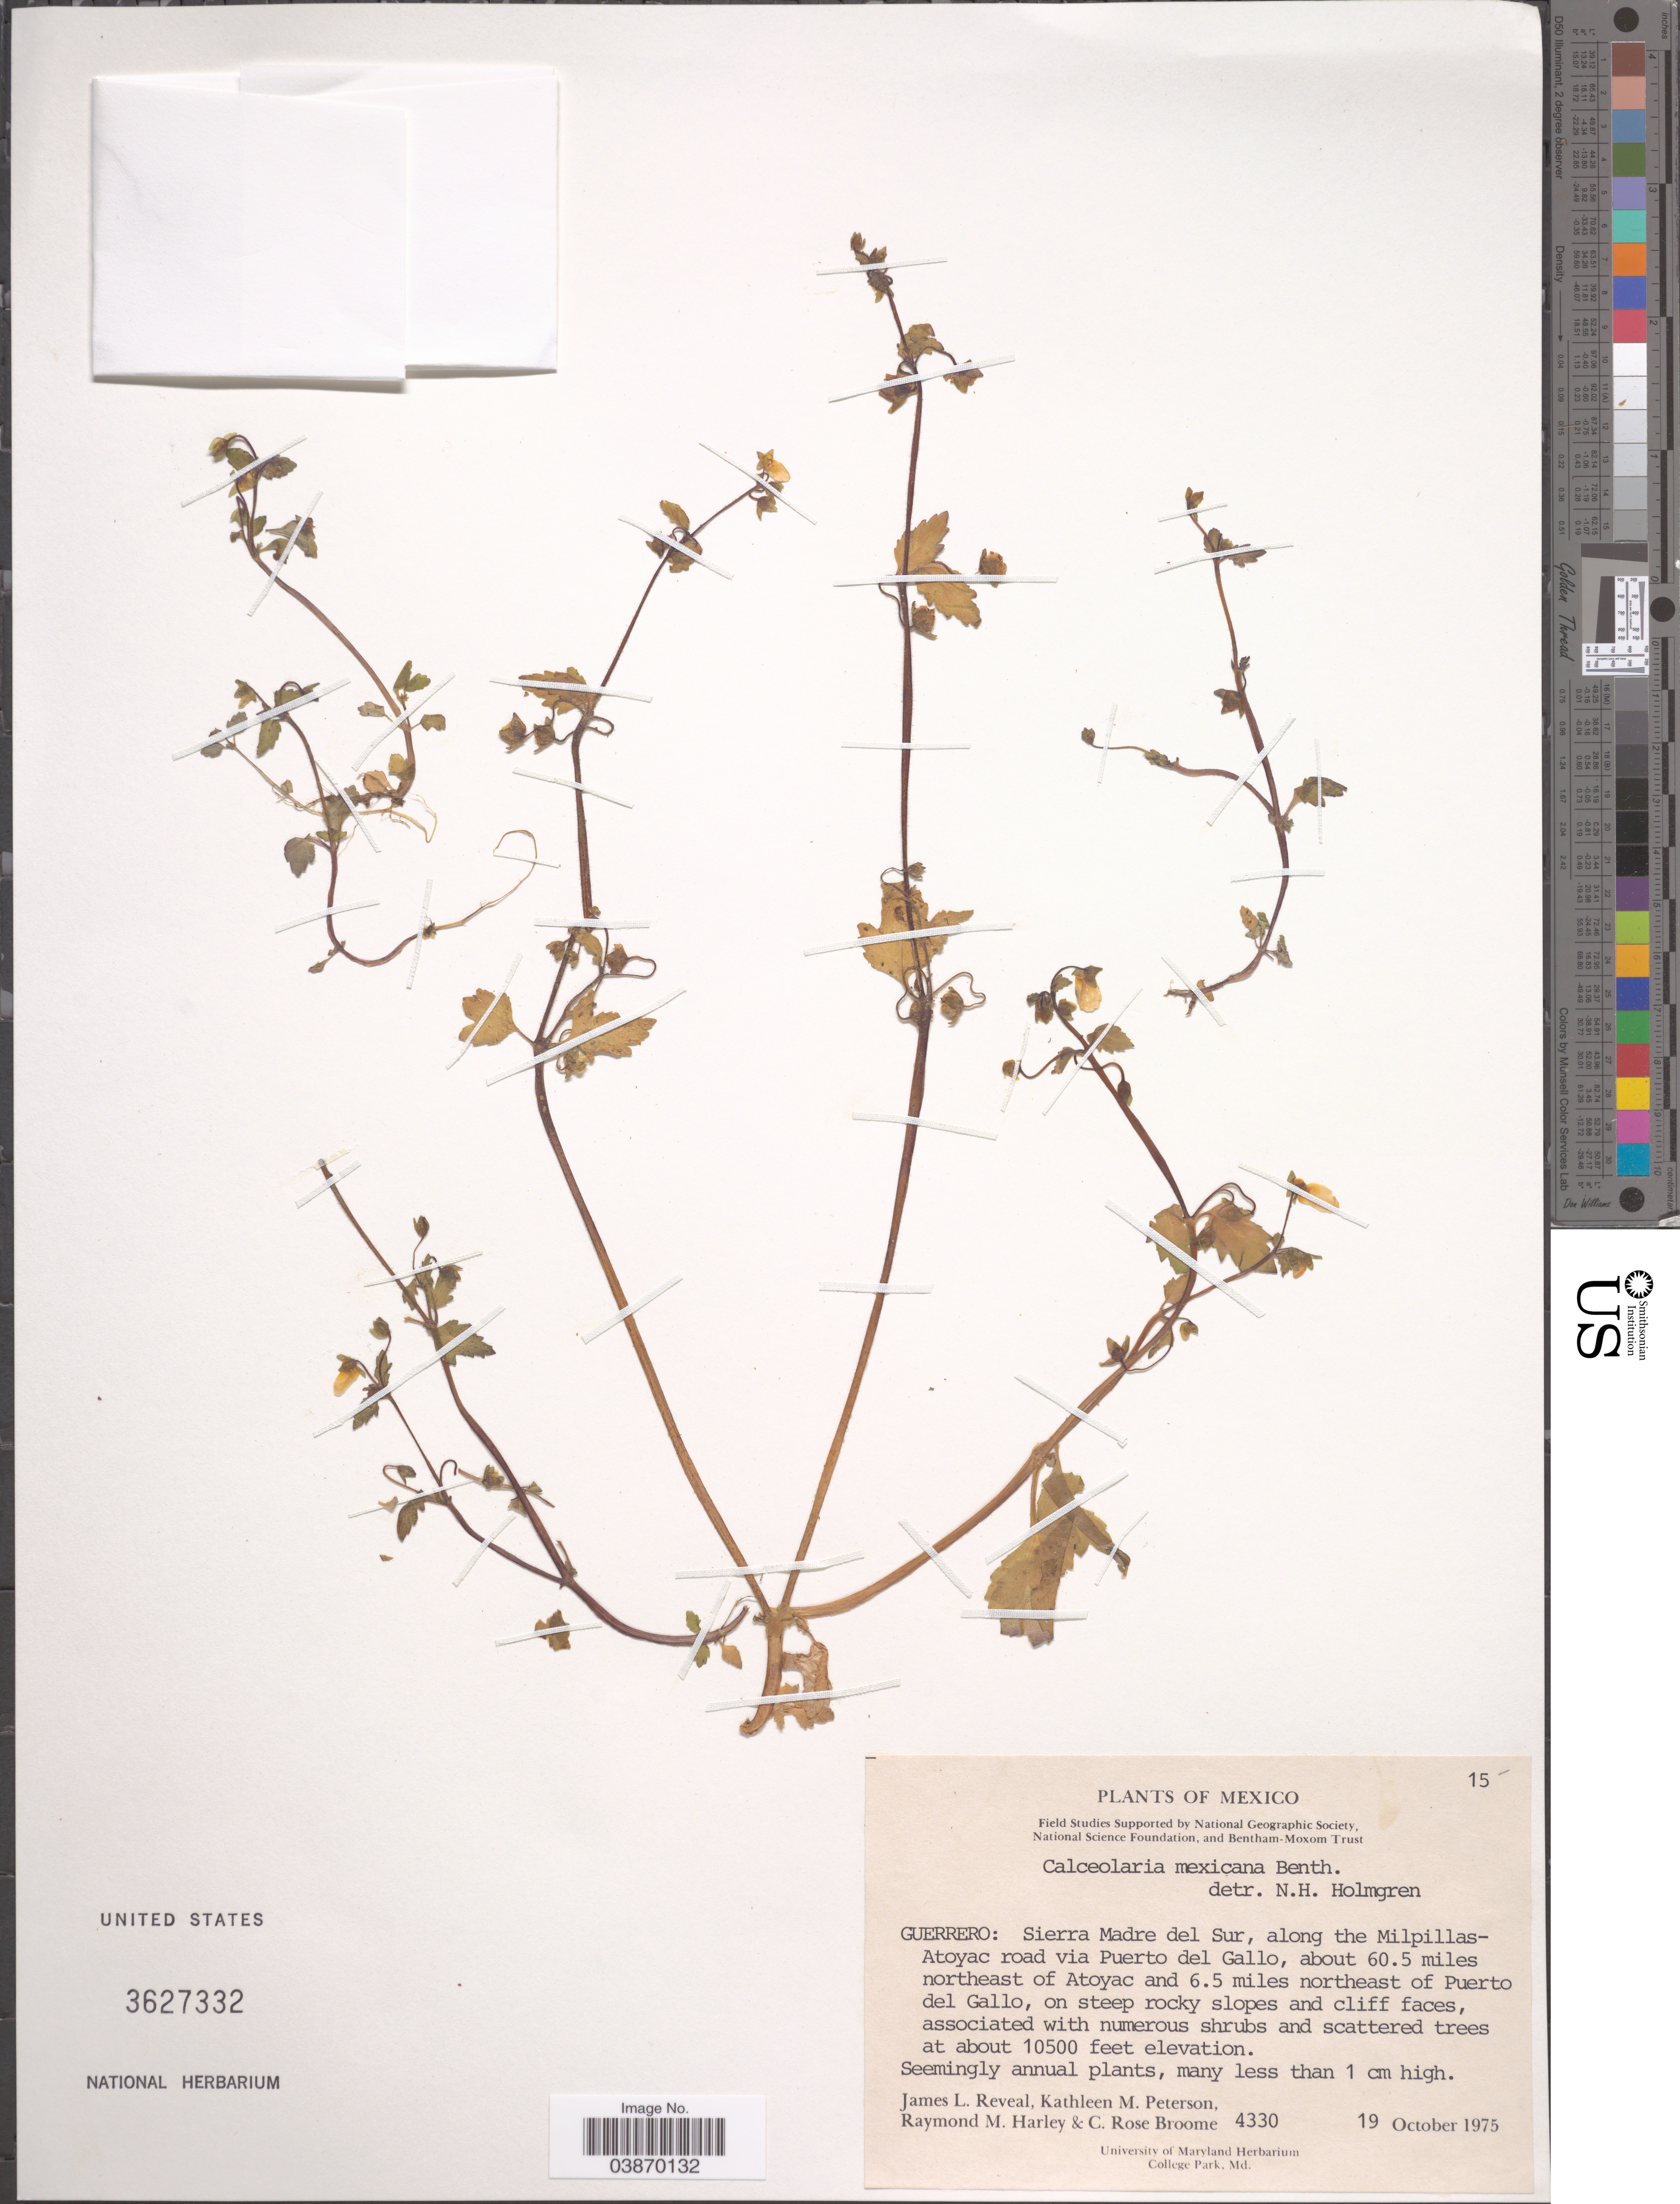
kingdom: Plantae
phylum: Tracheophyta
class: Magnoliopsida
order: Lamiales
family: Calceolariaceae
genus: Calceolaria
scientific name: Calceolaria mexicana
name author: Benth.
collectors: J. L. Reveal, K. Peterson, R. M. Harley & C. R. Broome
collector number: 4330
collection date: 1975-10-19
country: Mexico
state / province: Guerrero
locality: Sierra Madre del Sur, along the Milpillas-Atoyac road via Puerto del Gallo, about 60.5 miles northeast of Atoyac and 6.5 miles northeast of Puerto del gallo.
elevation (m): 3200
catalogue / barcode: US 3627332